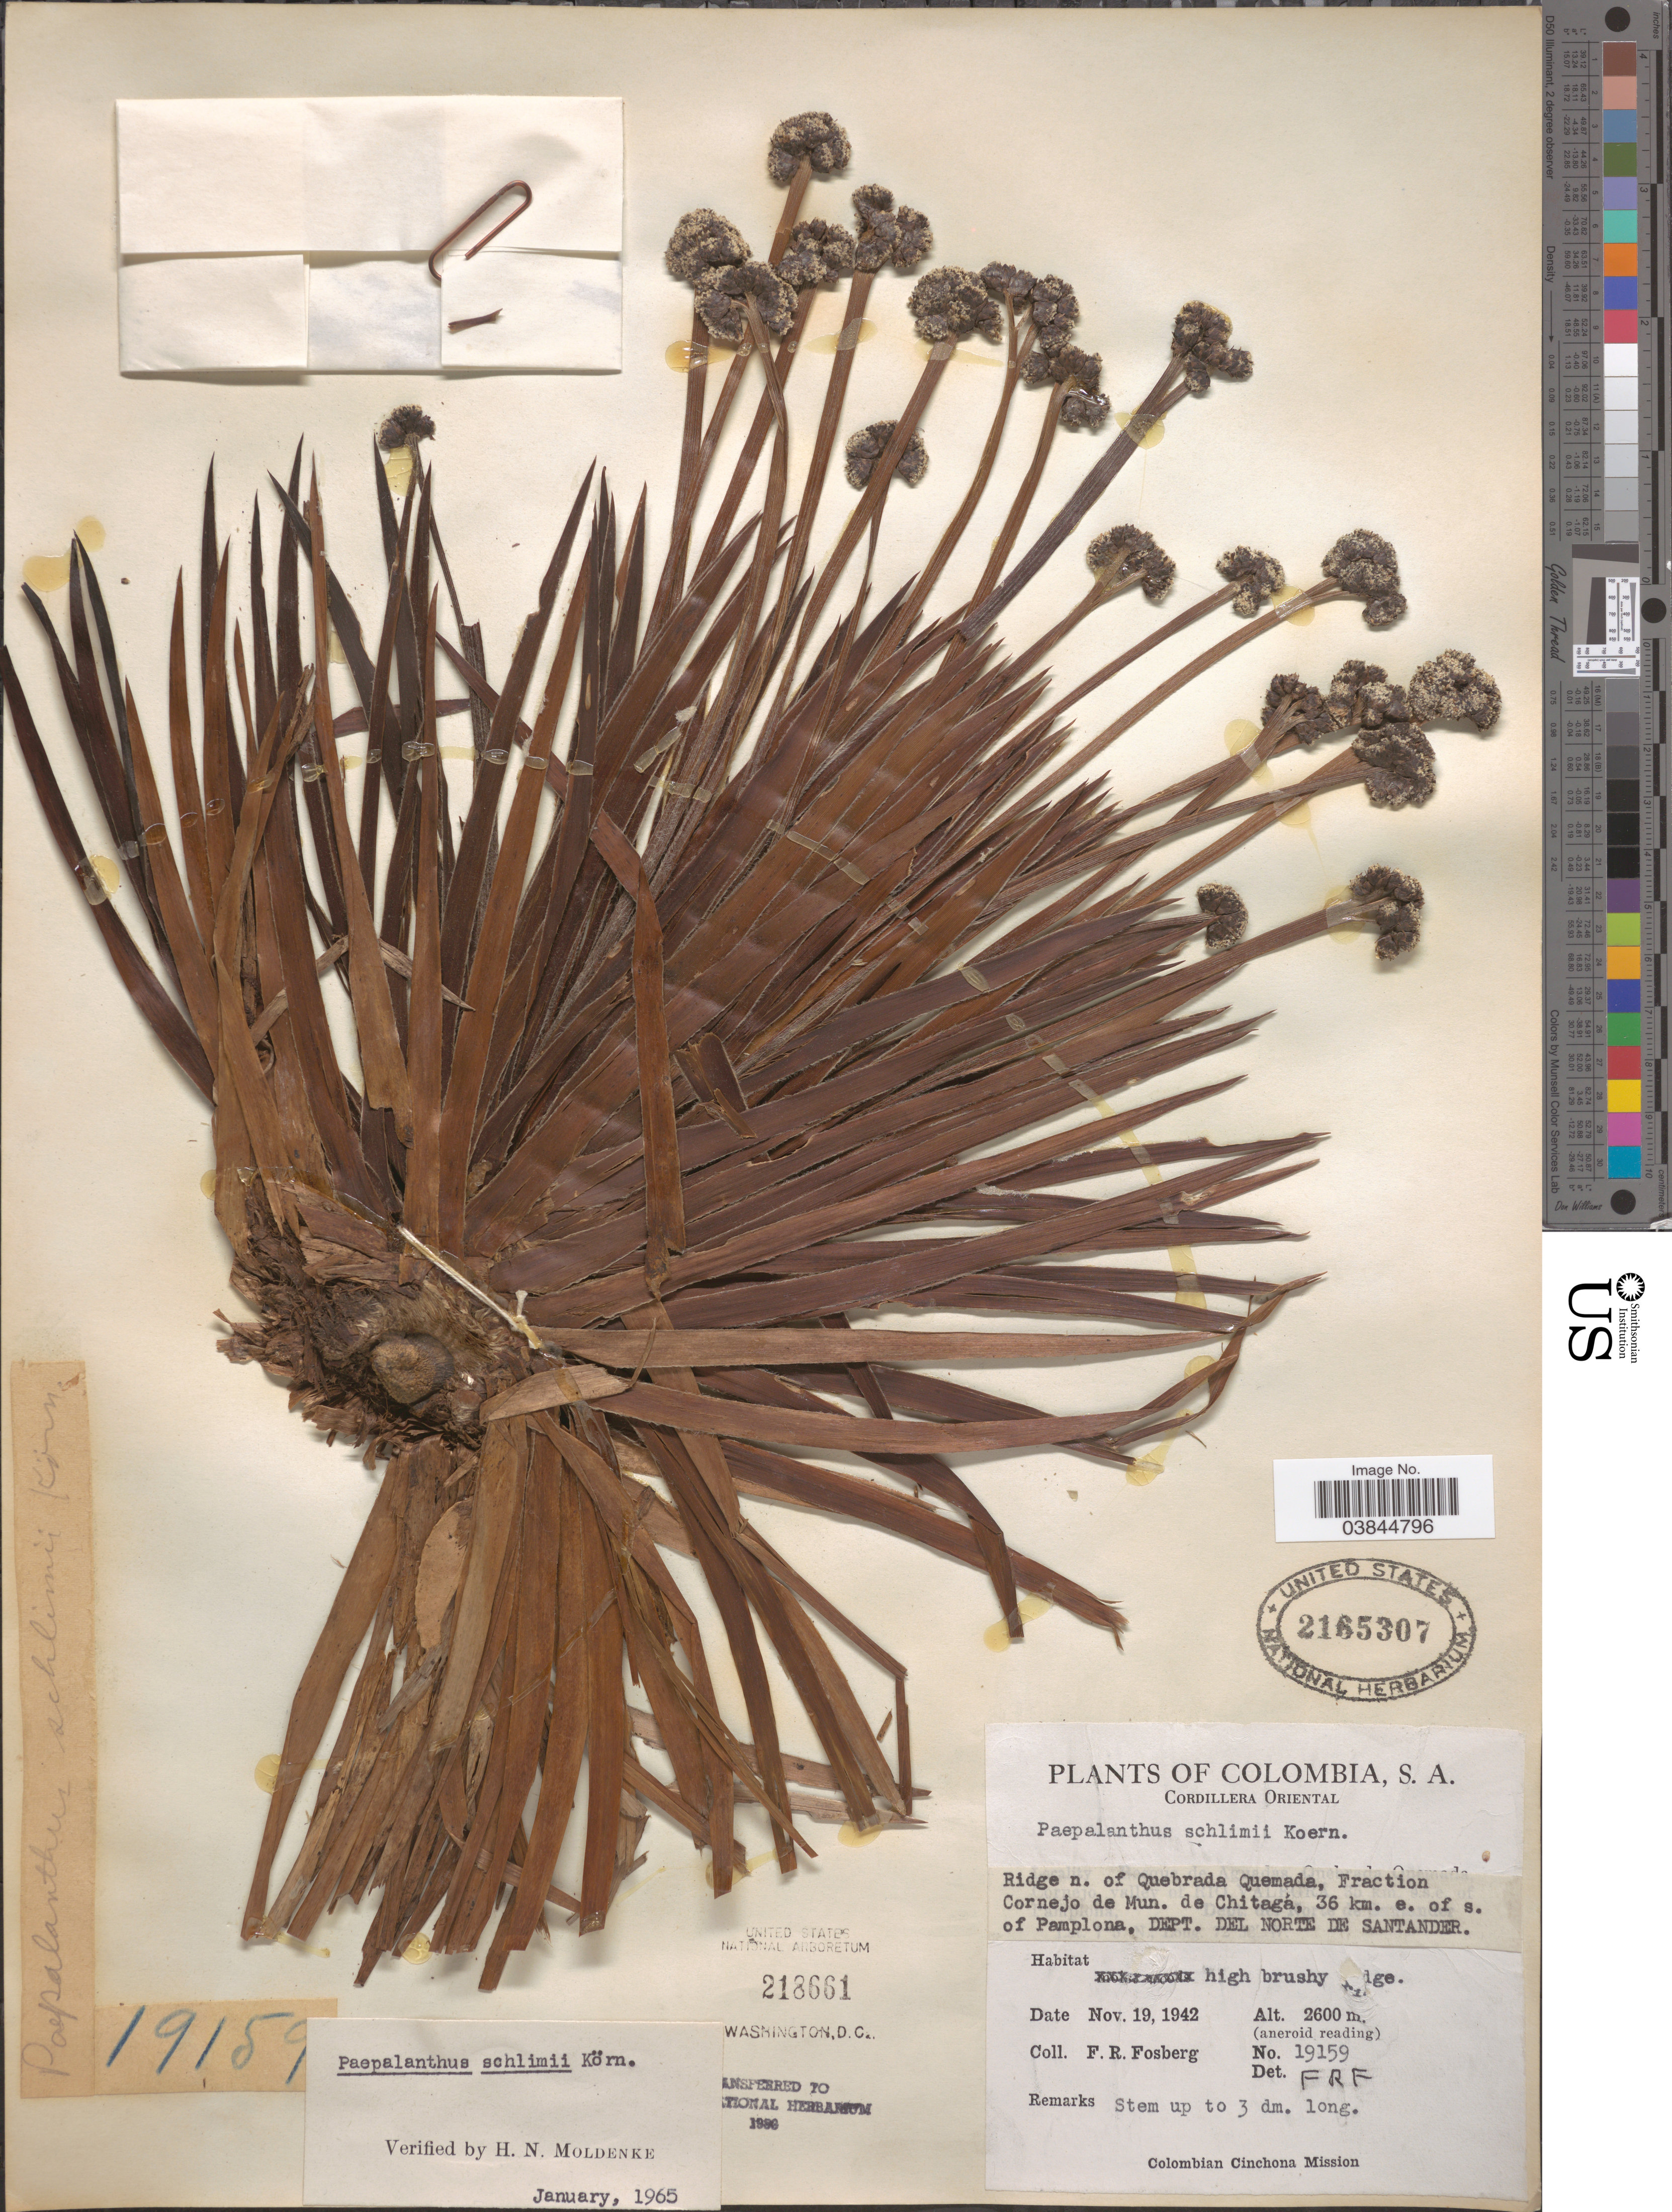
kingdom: Plantae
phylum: Tracheophyta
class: Liliopsida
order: Poales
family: Eriocaulaceae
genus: Paepalanthus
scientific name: Paepalanthus petraeus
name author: Körn. in Mart.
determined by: Sauthier, Laura Jeanne, (SPF), Universidade de Sao Paulo (BRAZIL)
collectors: F. R. Fosberg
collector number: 19159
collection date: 1942-11-19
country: Colombia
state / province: Norte de Santander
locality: Cordillera Oriental. Ridge n. of Quebrada Quemada, Fraction Cornejo de Mun. de Chitagá, 36 km. e. of s. of Pamplona, Dept. Norte de Santander.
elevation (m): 2600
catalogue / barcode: US 2165307